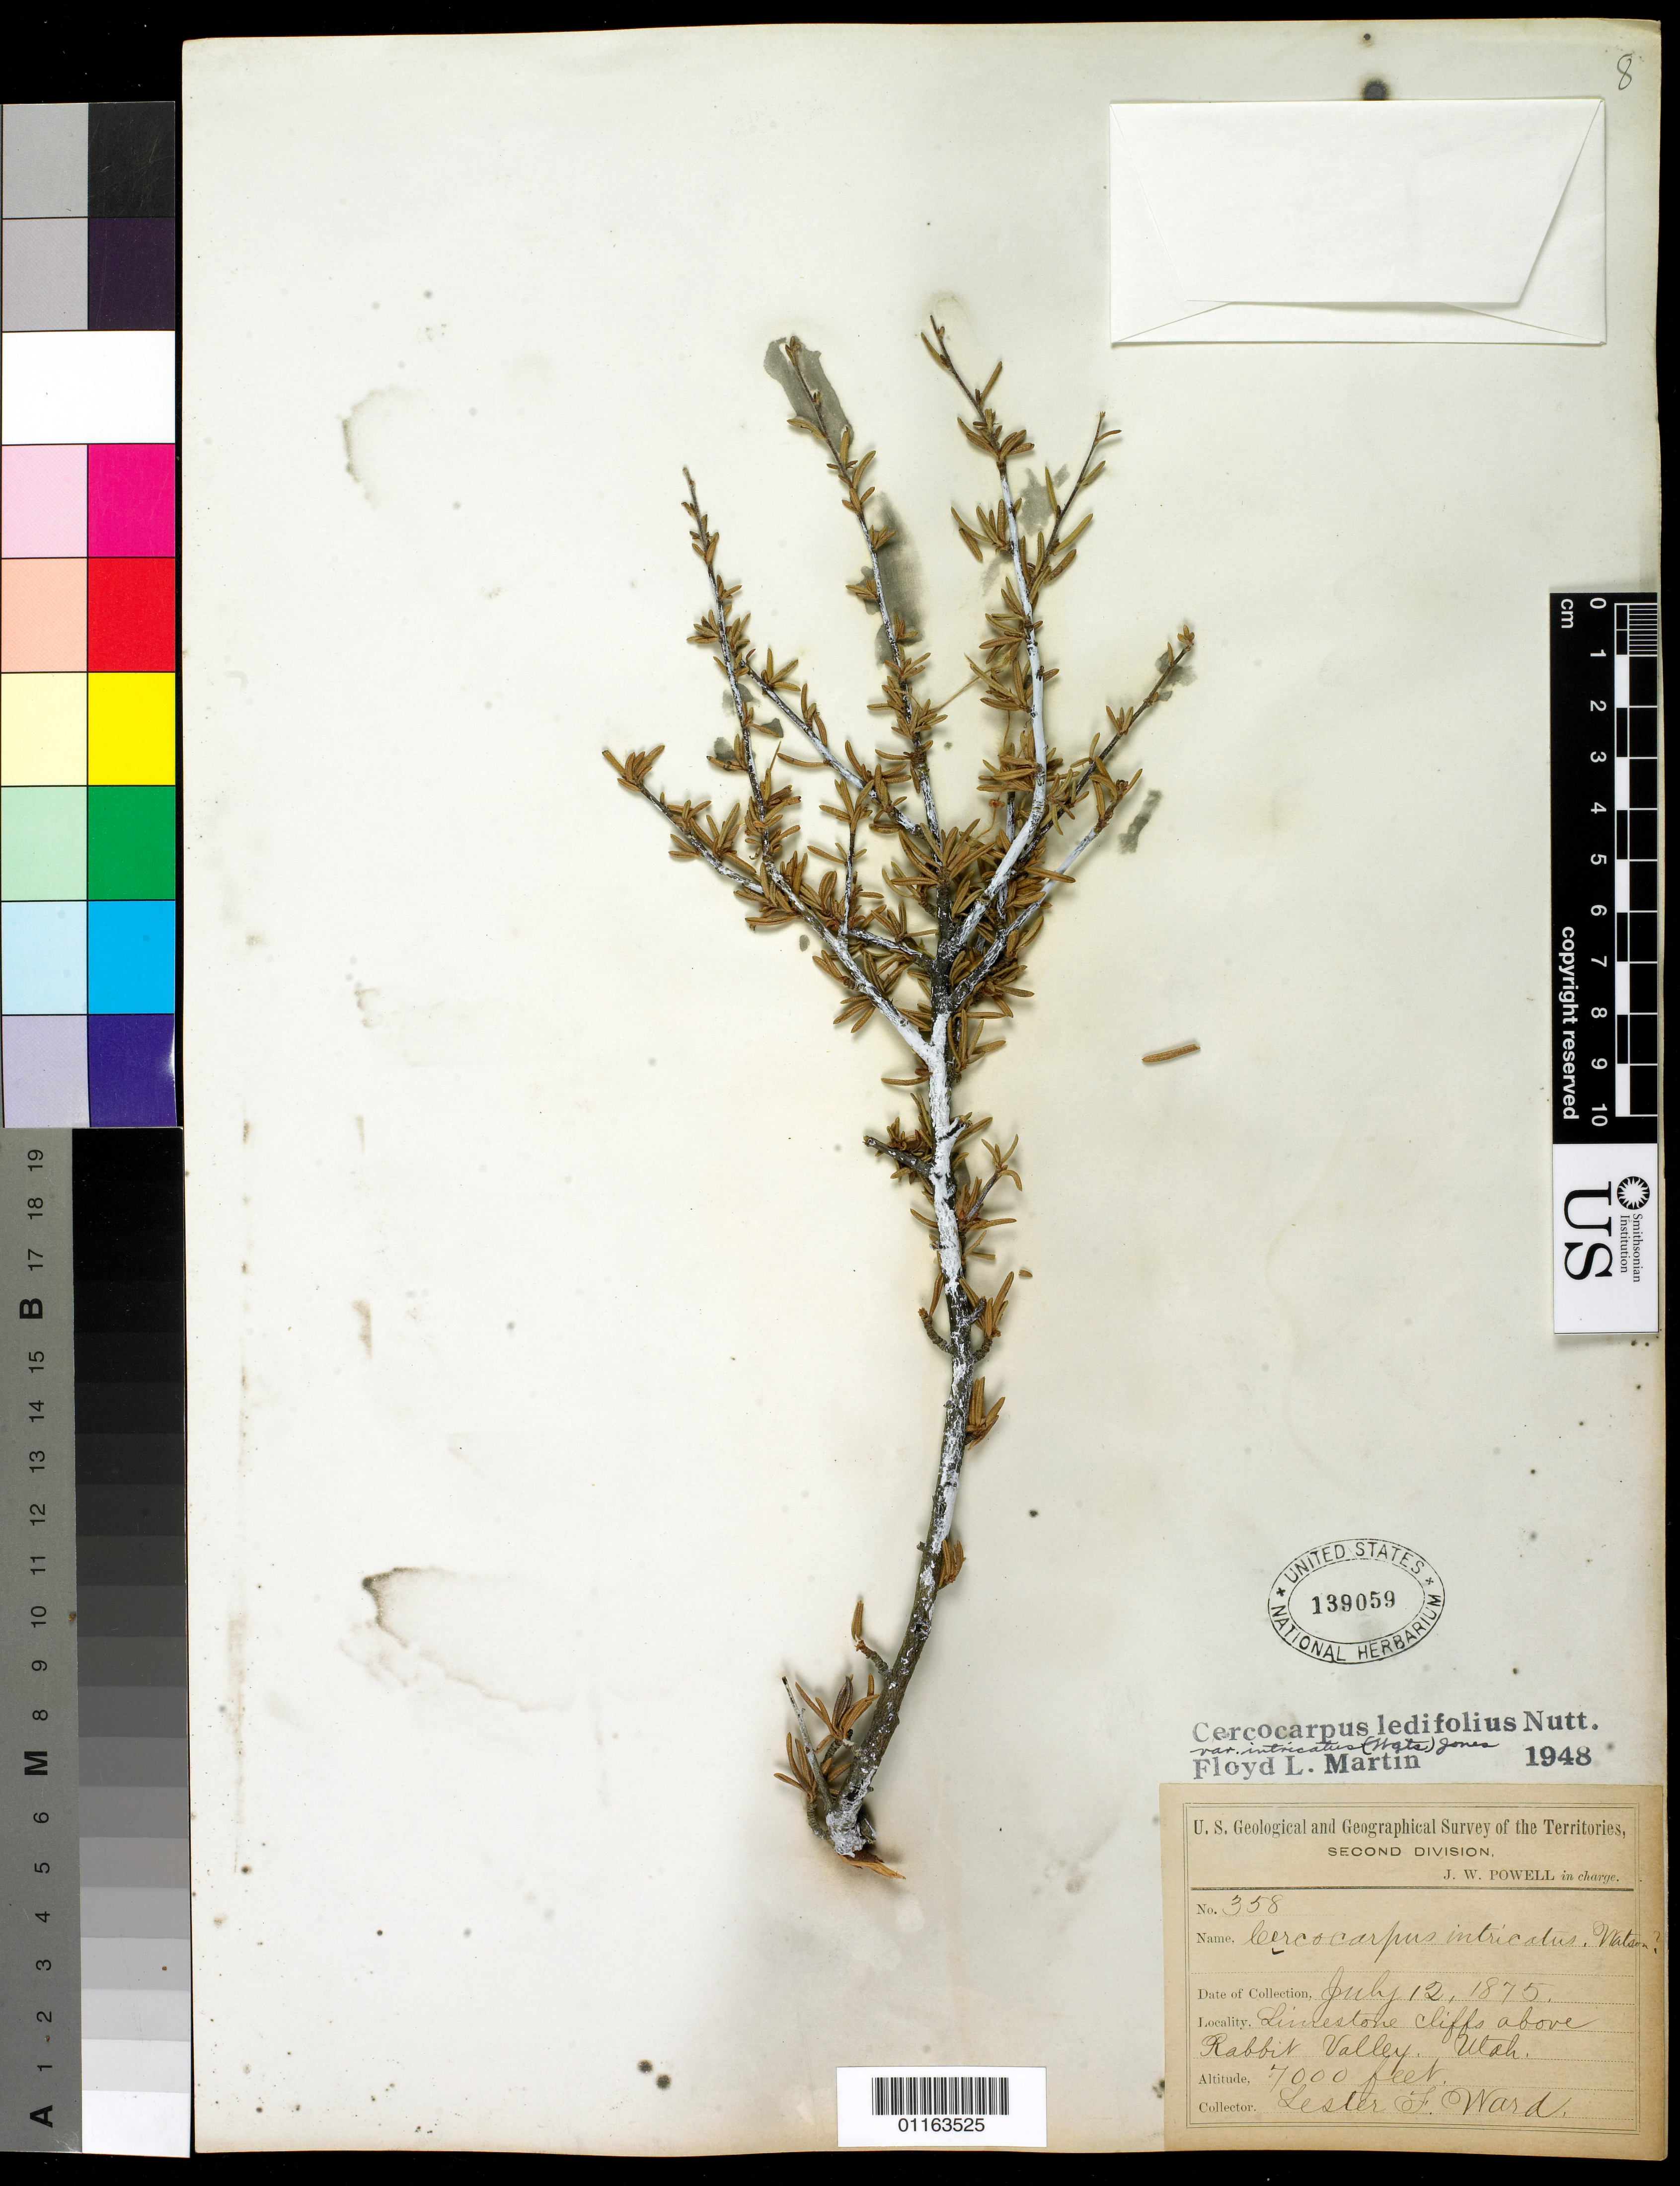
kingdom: Plantae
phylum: Tracheophyta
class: Magnoliopsida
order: Rosales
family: Rosaceae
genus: Cercocarpus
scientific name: Cercocarpus ledifolius var. intricatus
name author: Nutt.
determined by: Martin, F. L.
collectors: L. F. Ward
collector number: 358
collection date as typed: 12 Jul 1875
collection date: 1875-07-12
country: United States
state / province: Utah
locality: Rabbit Valley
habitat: Limestone cliffs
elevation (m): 2134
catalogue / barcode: US 139059